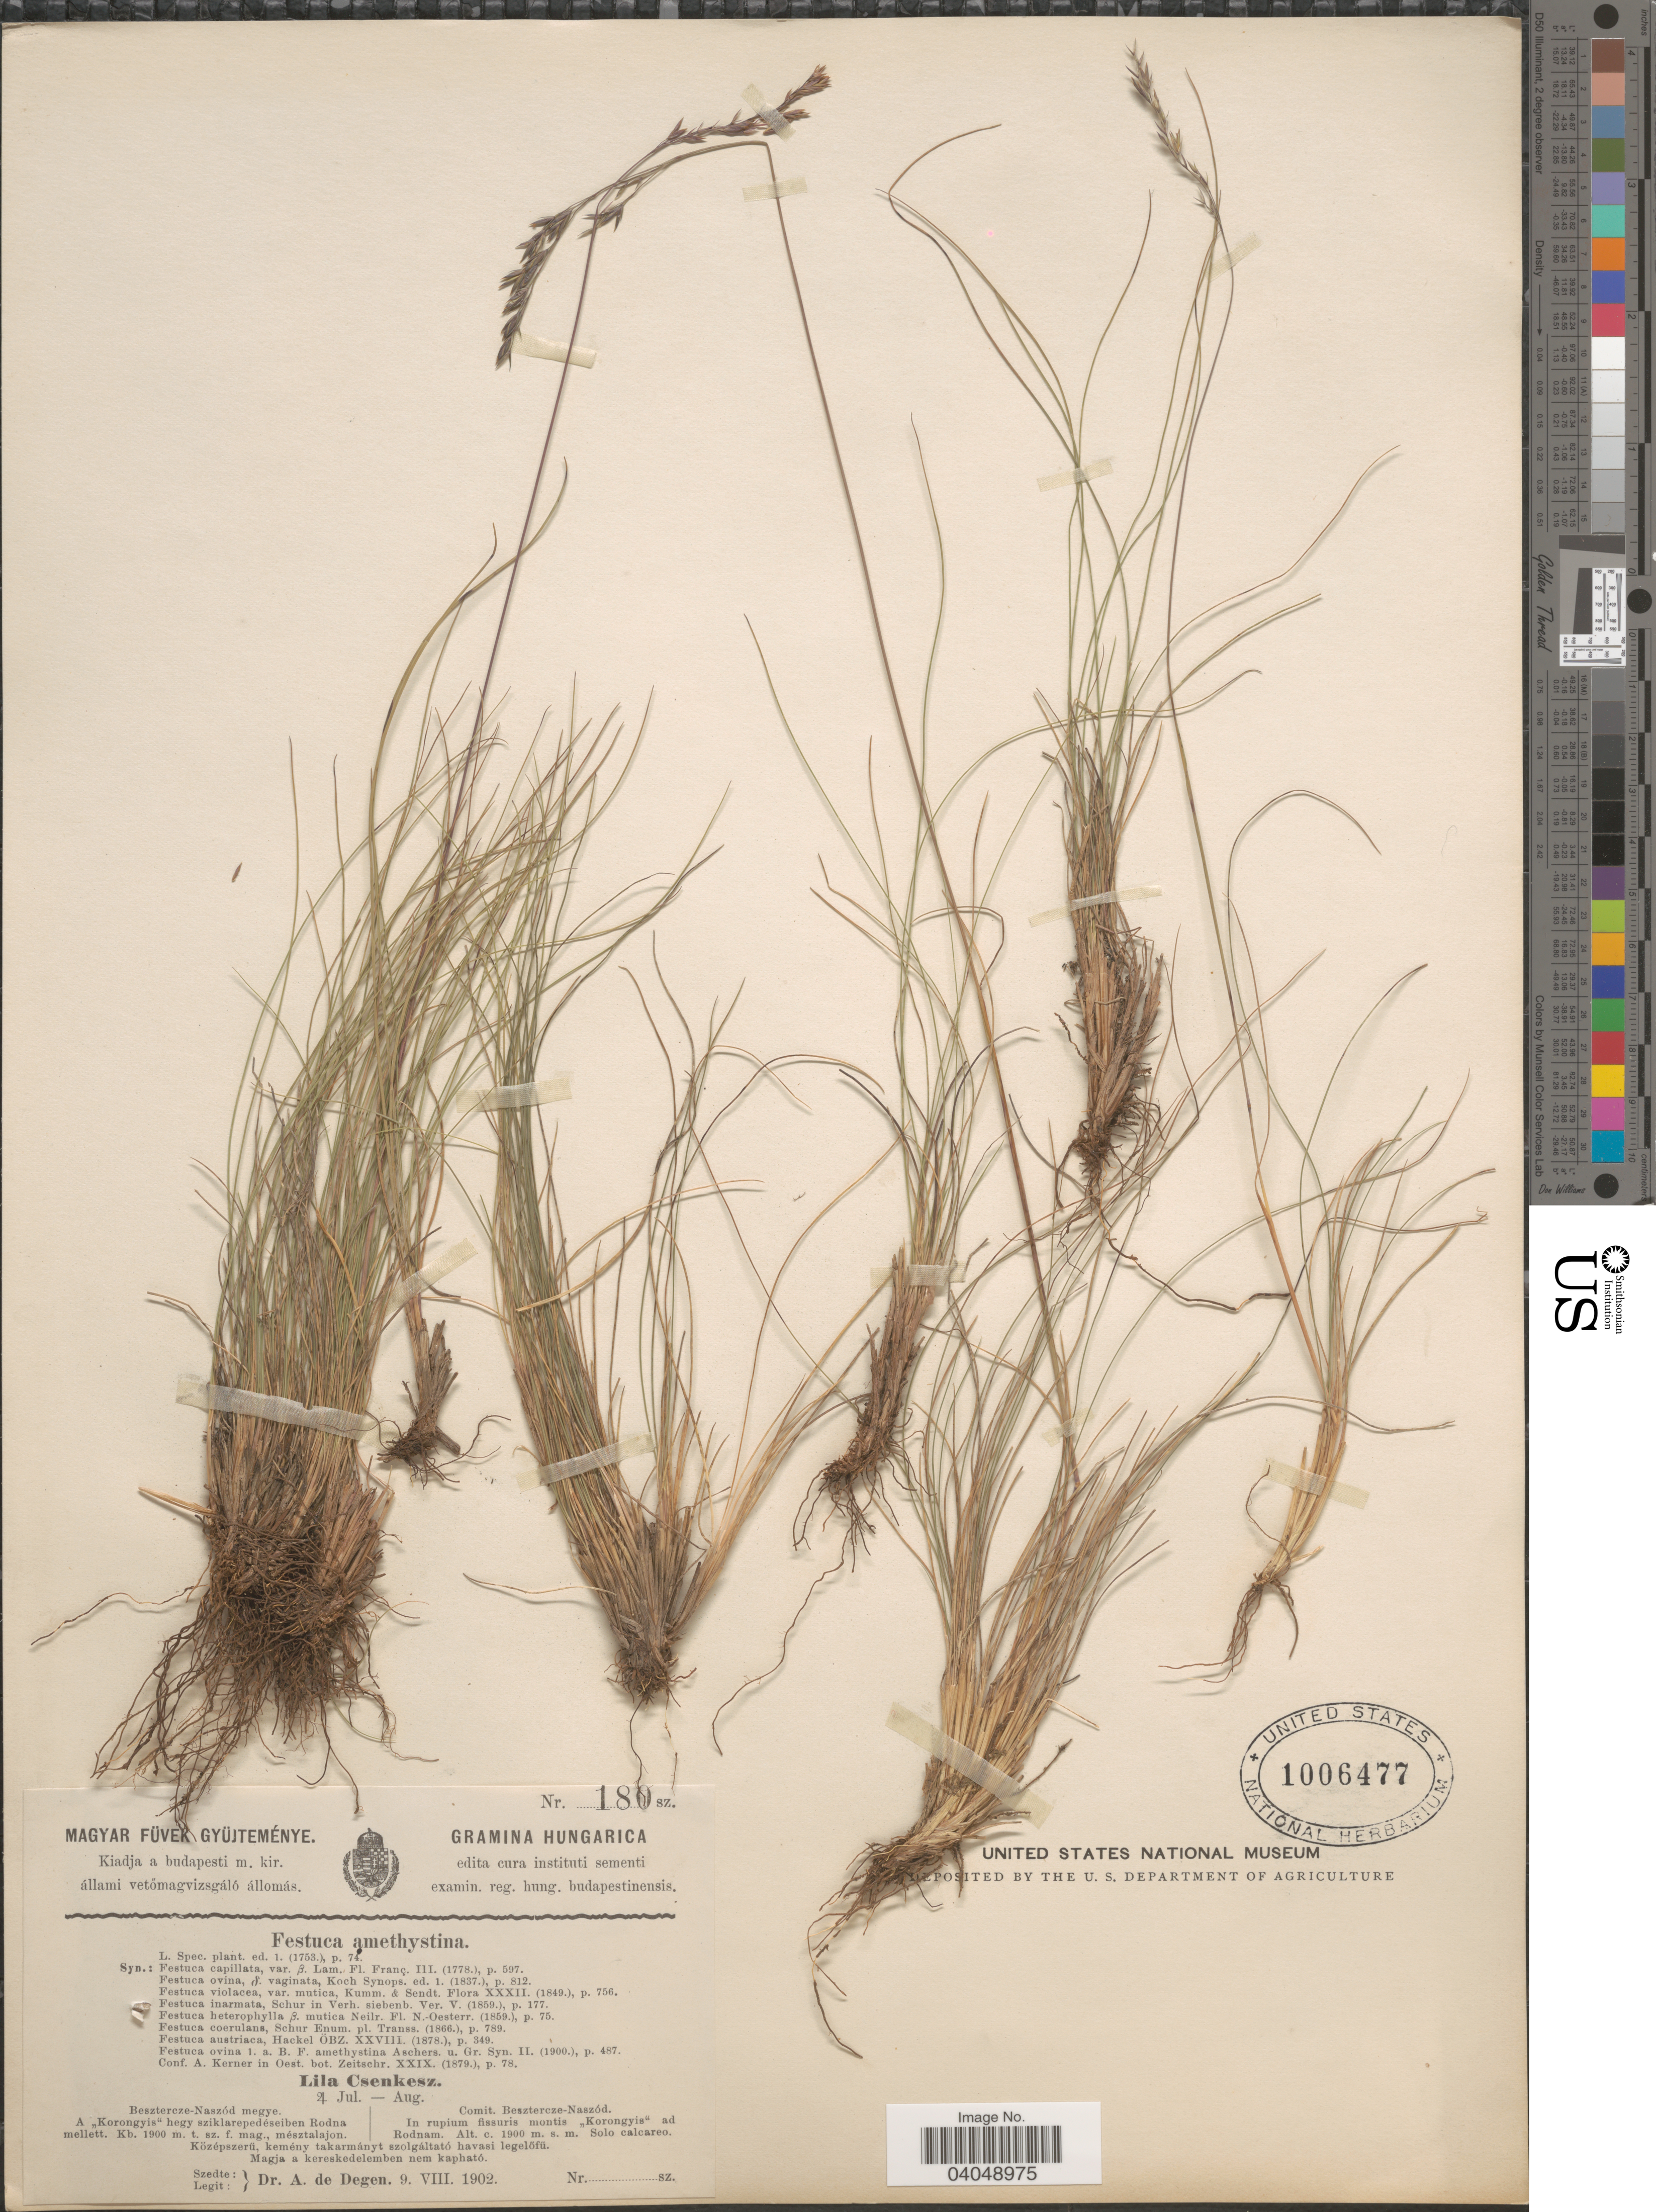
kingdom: Plantae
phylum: Tracheophyta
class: Liliopsida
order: Poales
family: Poaceae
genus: Festuca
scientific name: Festuca amethystina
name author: L.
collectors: A. Degen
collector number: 180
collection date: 1902-08-09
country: Hungary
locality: Hungarica. Comit. Besztercze-Naszód. In rupium fissuris montis "Korongyis" ad Rodnam.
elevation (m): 1900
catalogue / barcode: US 1006477